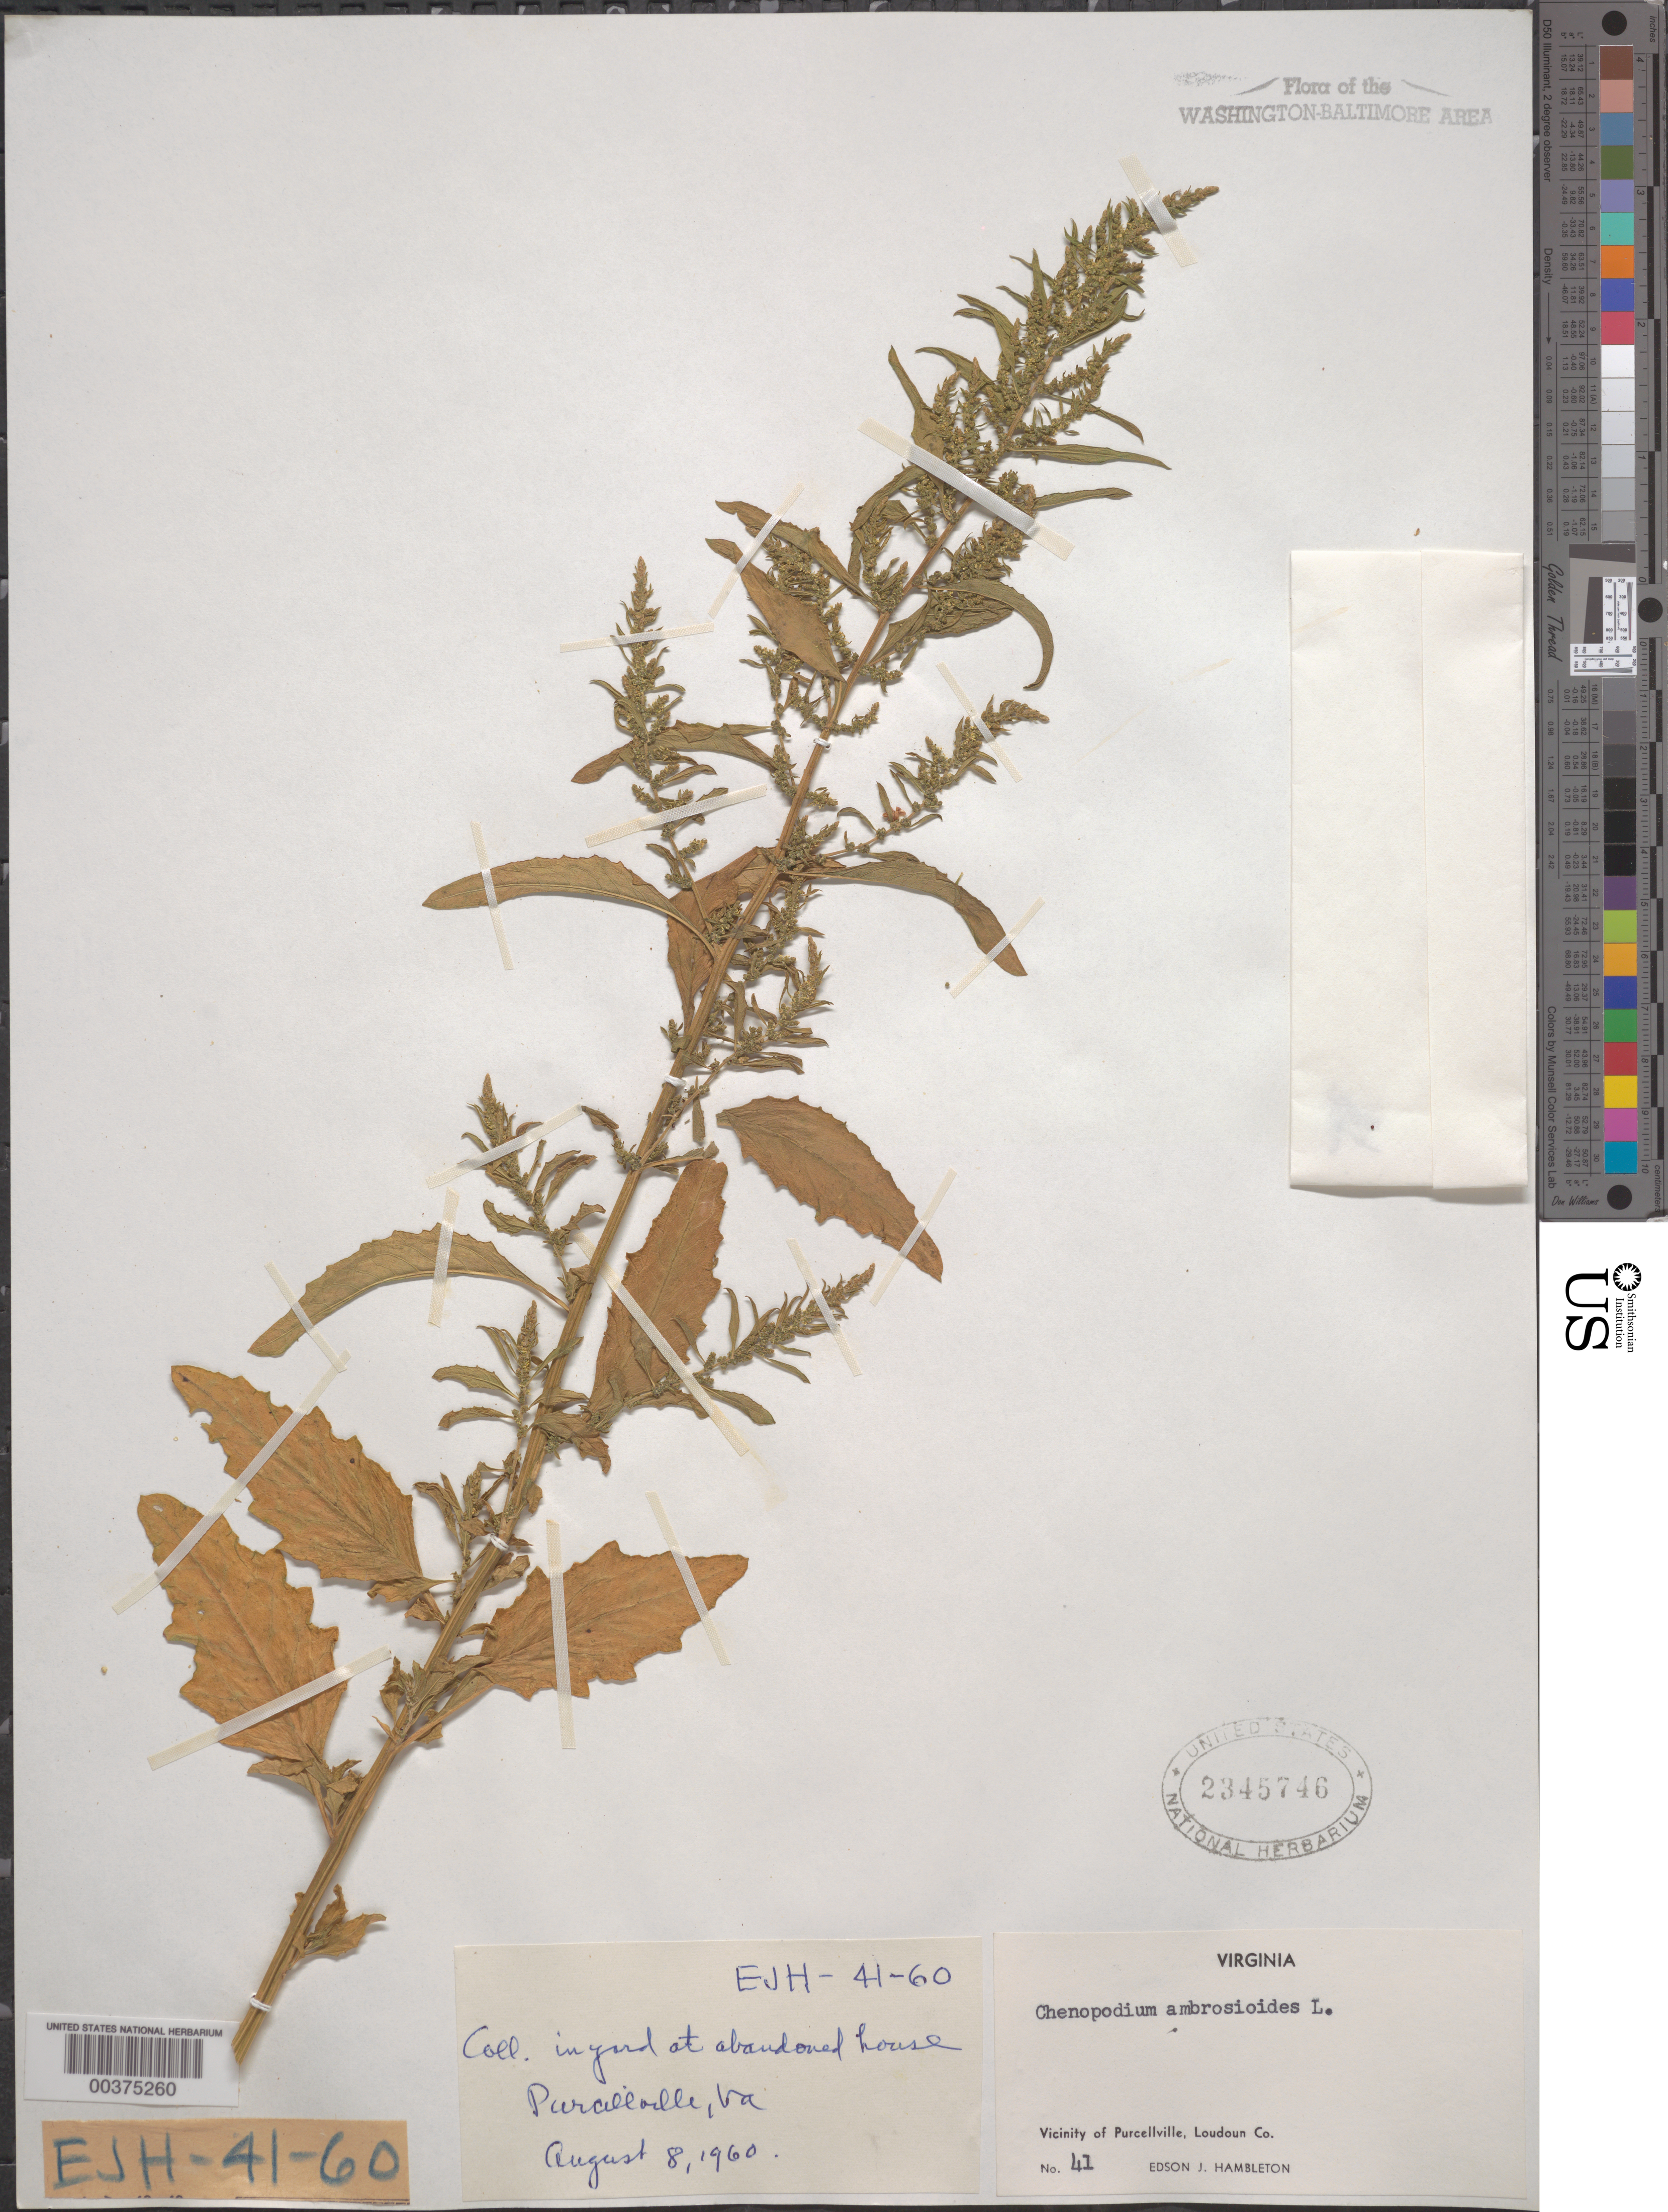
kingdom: Plantae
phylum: Tracheophyta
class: Magnoliopsida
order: Caryophyllales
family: Amaranthaceae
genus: Chenopodium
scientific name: Chenopodium ambrosioides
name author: L.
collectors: E. Hambleton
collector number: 41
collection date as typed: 08 Aug 1960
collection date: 1960-08-08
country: United States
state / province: Virginia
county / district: Loudoun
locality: Purcellville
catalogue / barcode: US 2345746